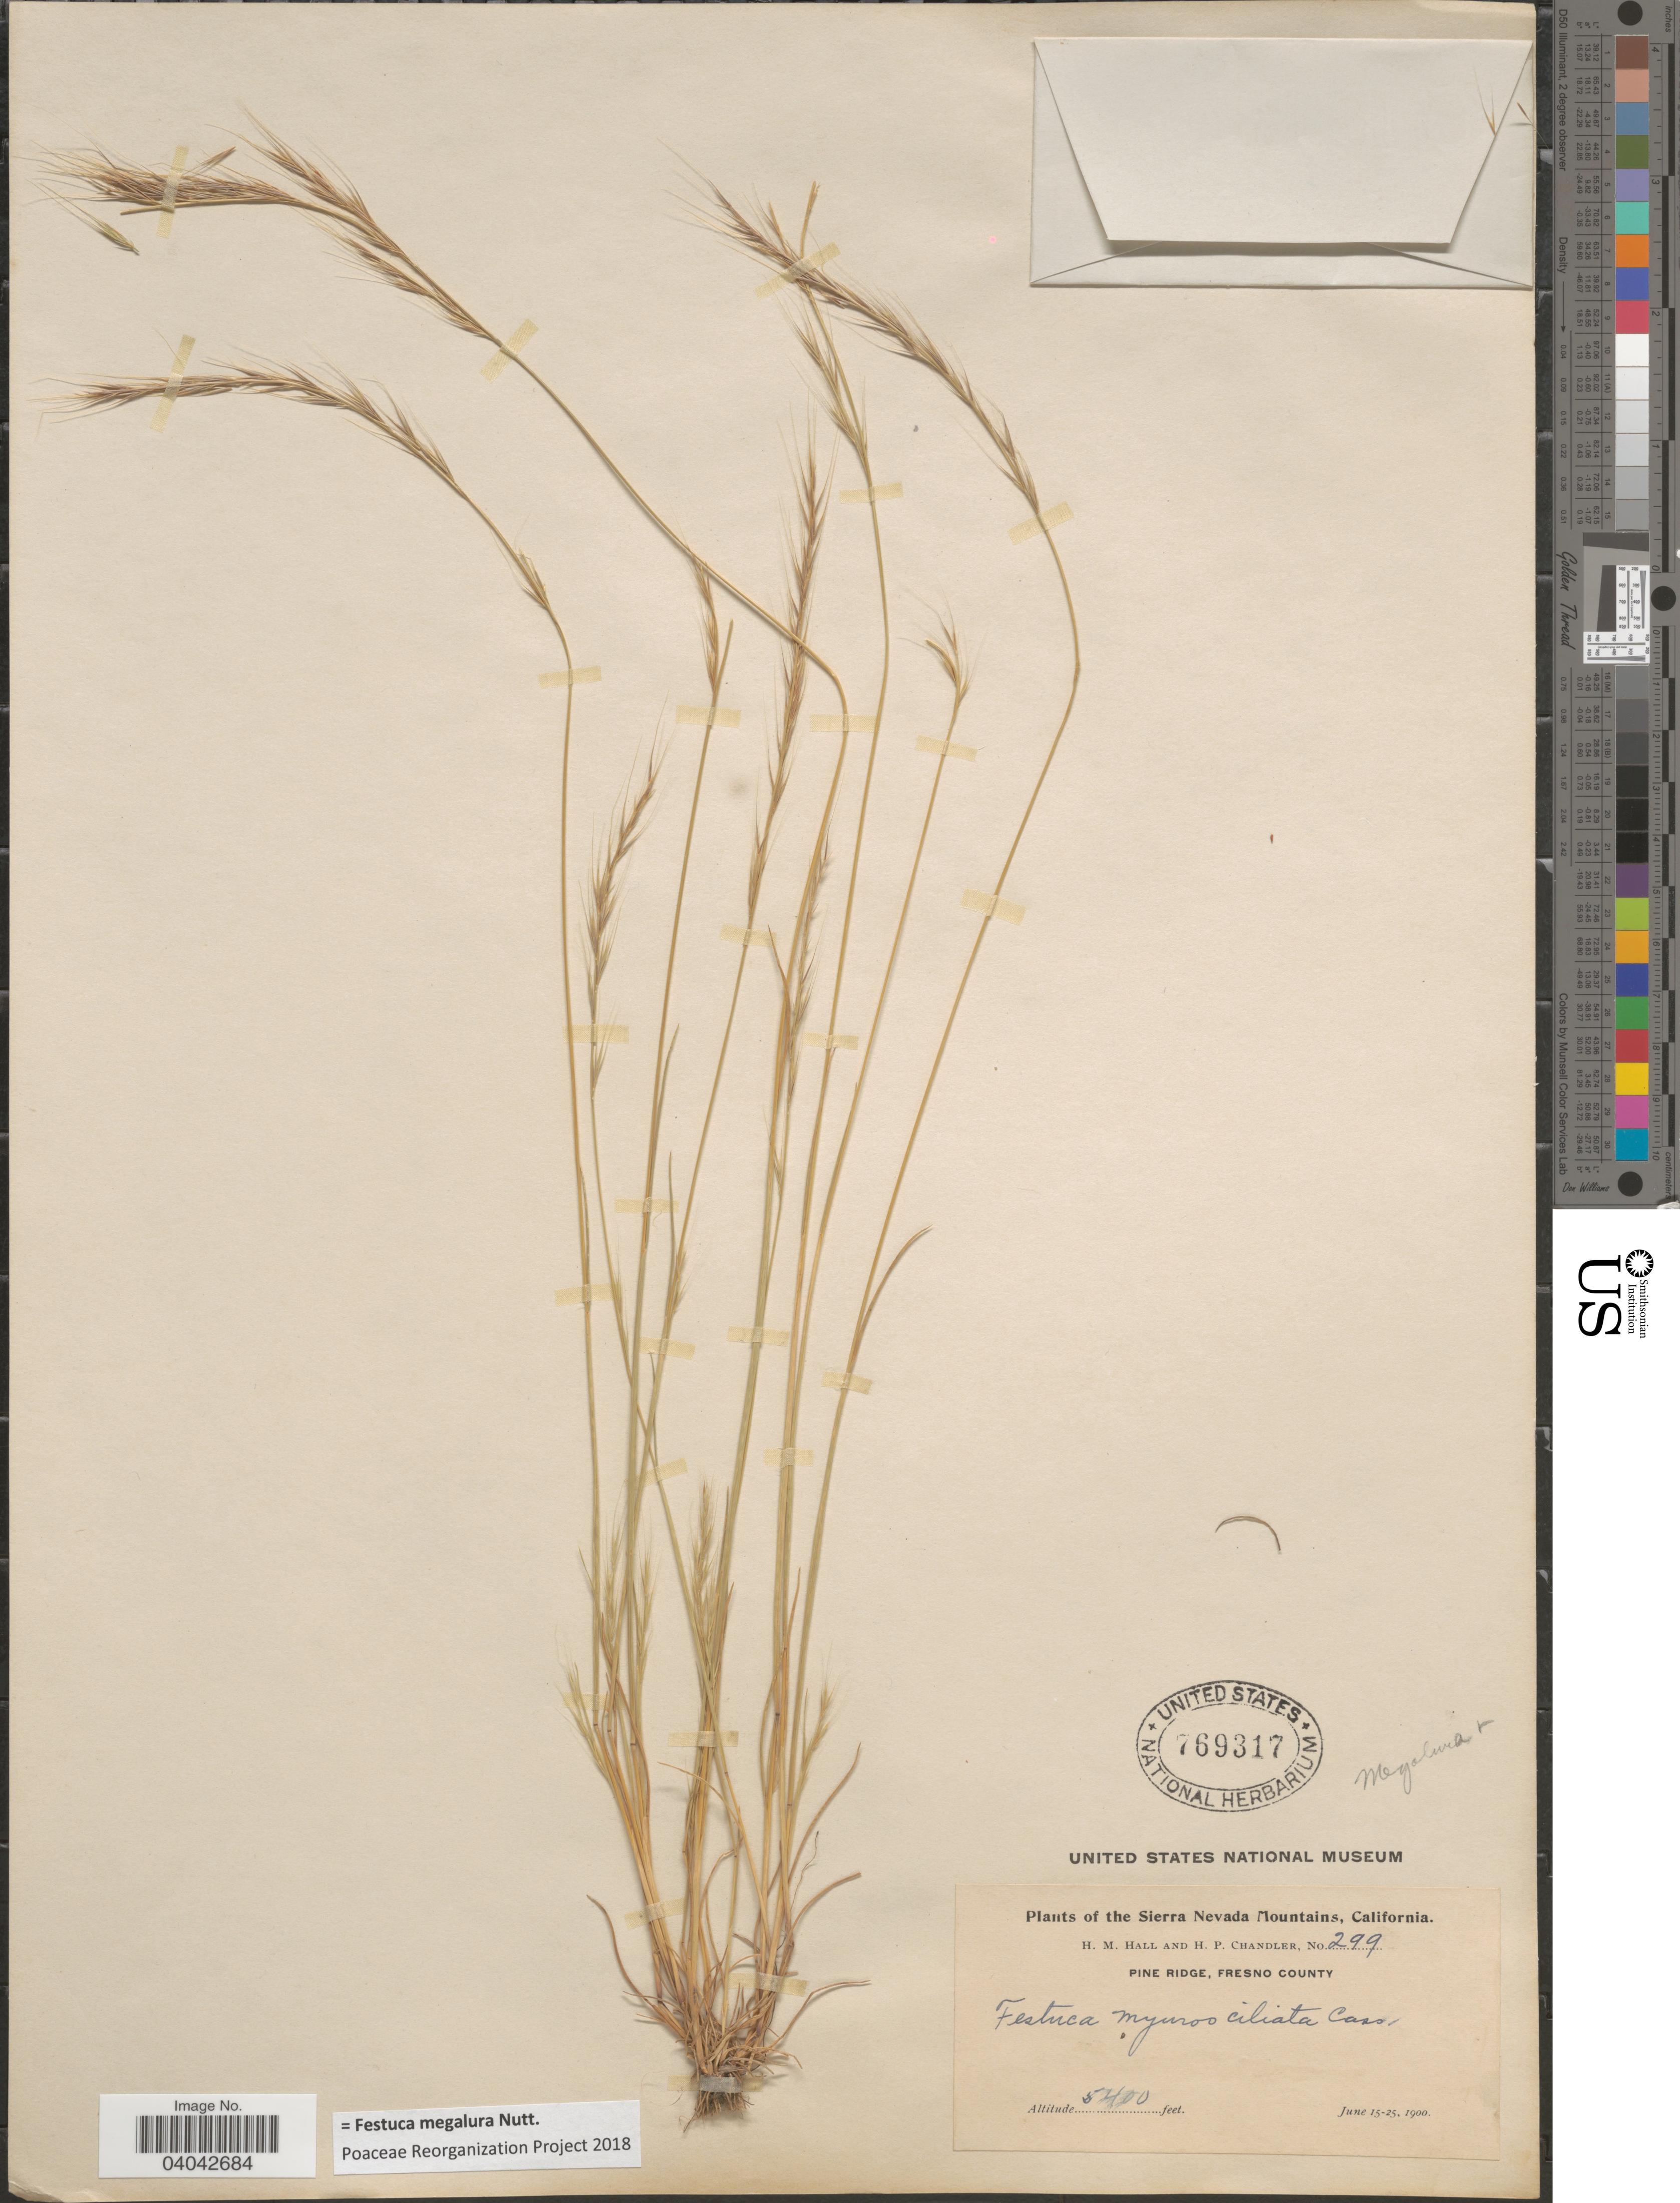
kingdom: Plantae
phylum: Tracheophyta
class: Liliopsida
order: Poales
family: Poaceae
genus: Festuca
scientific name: Festuca megalura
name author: Nutt.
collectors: H. M. Hall & H. Chandler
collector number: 299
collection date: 1900-06-15/1900-06-25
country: United States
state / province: California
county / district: Fresno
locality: Sierra Nevada Mountains. Pine Ridge, Fresno County.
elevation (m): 1646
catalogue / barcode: US 769317